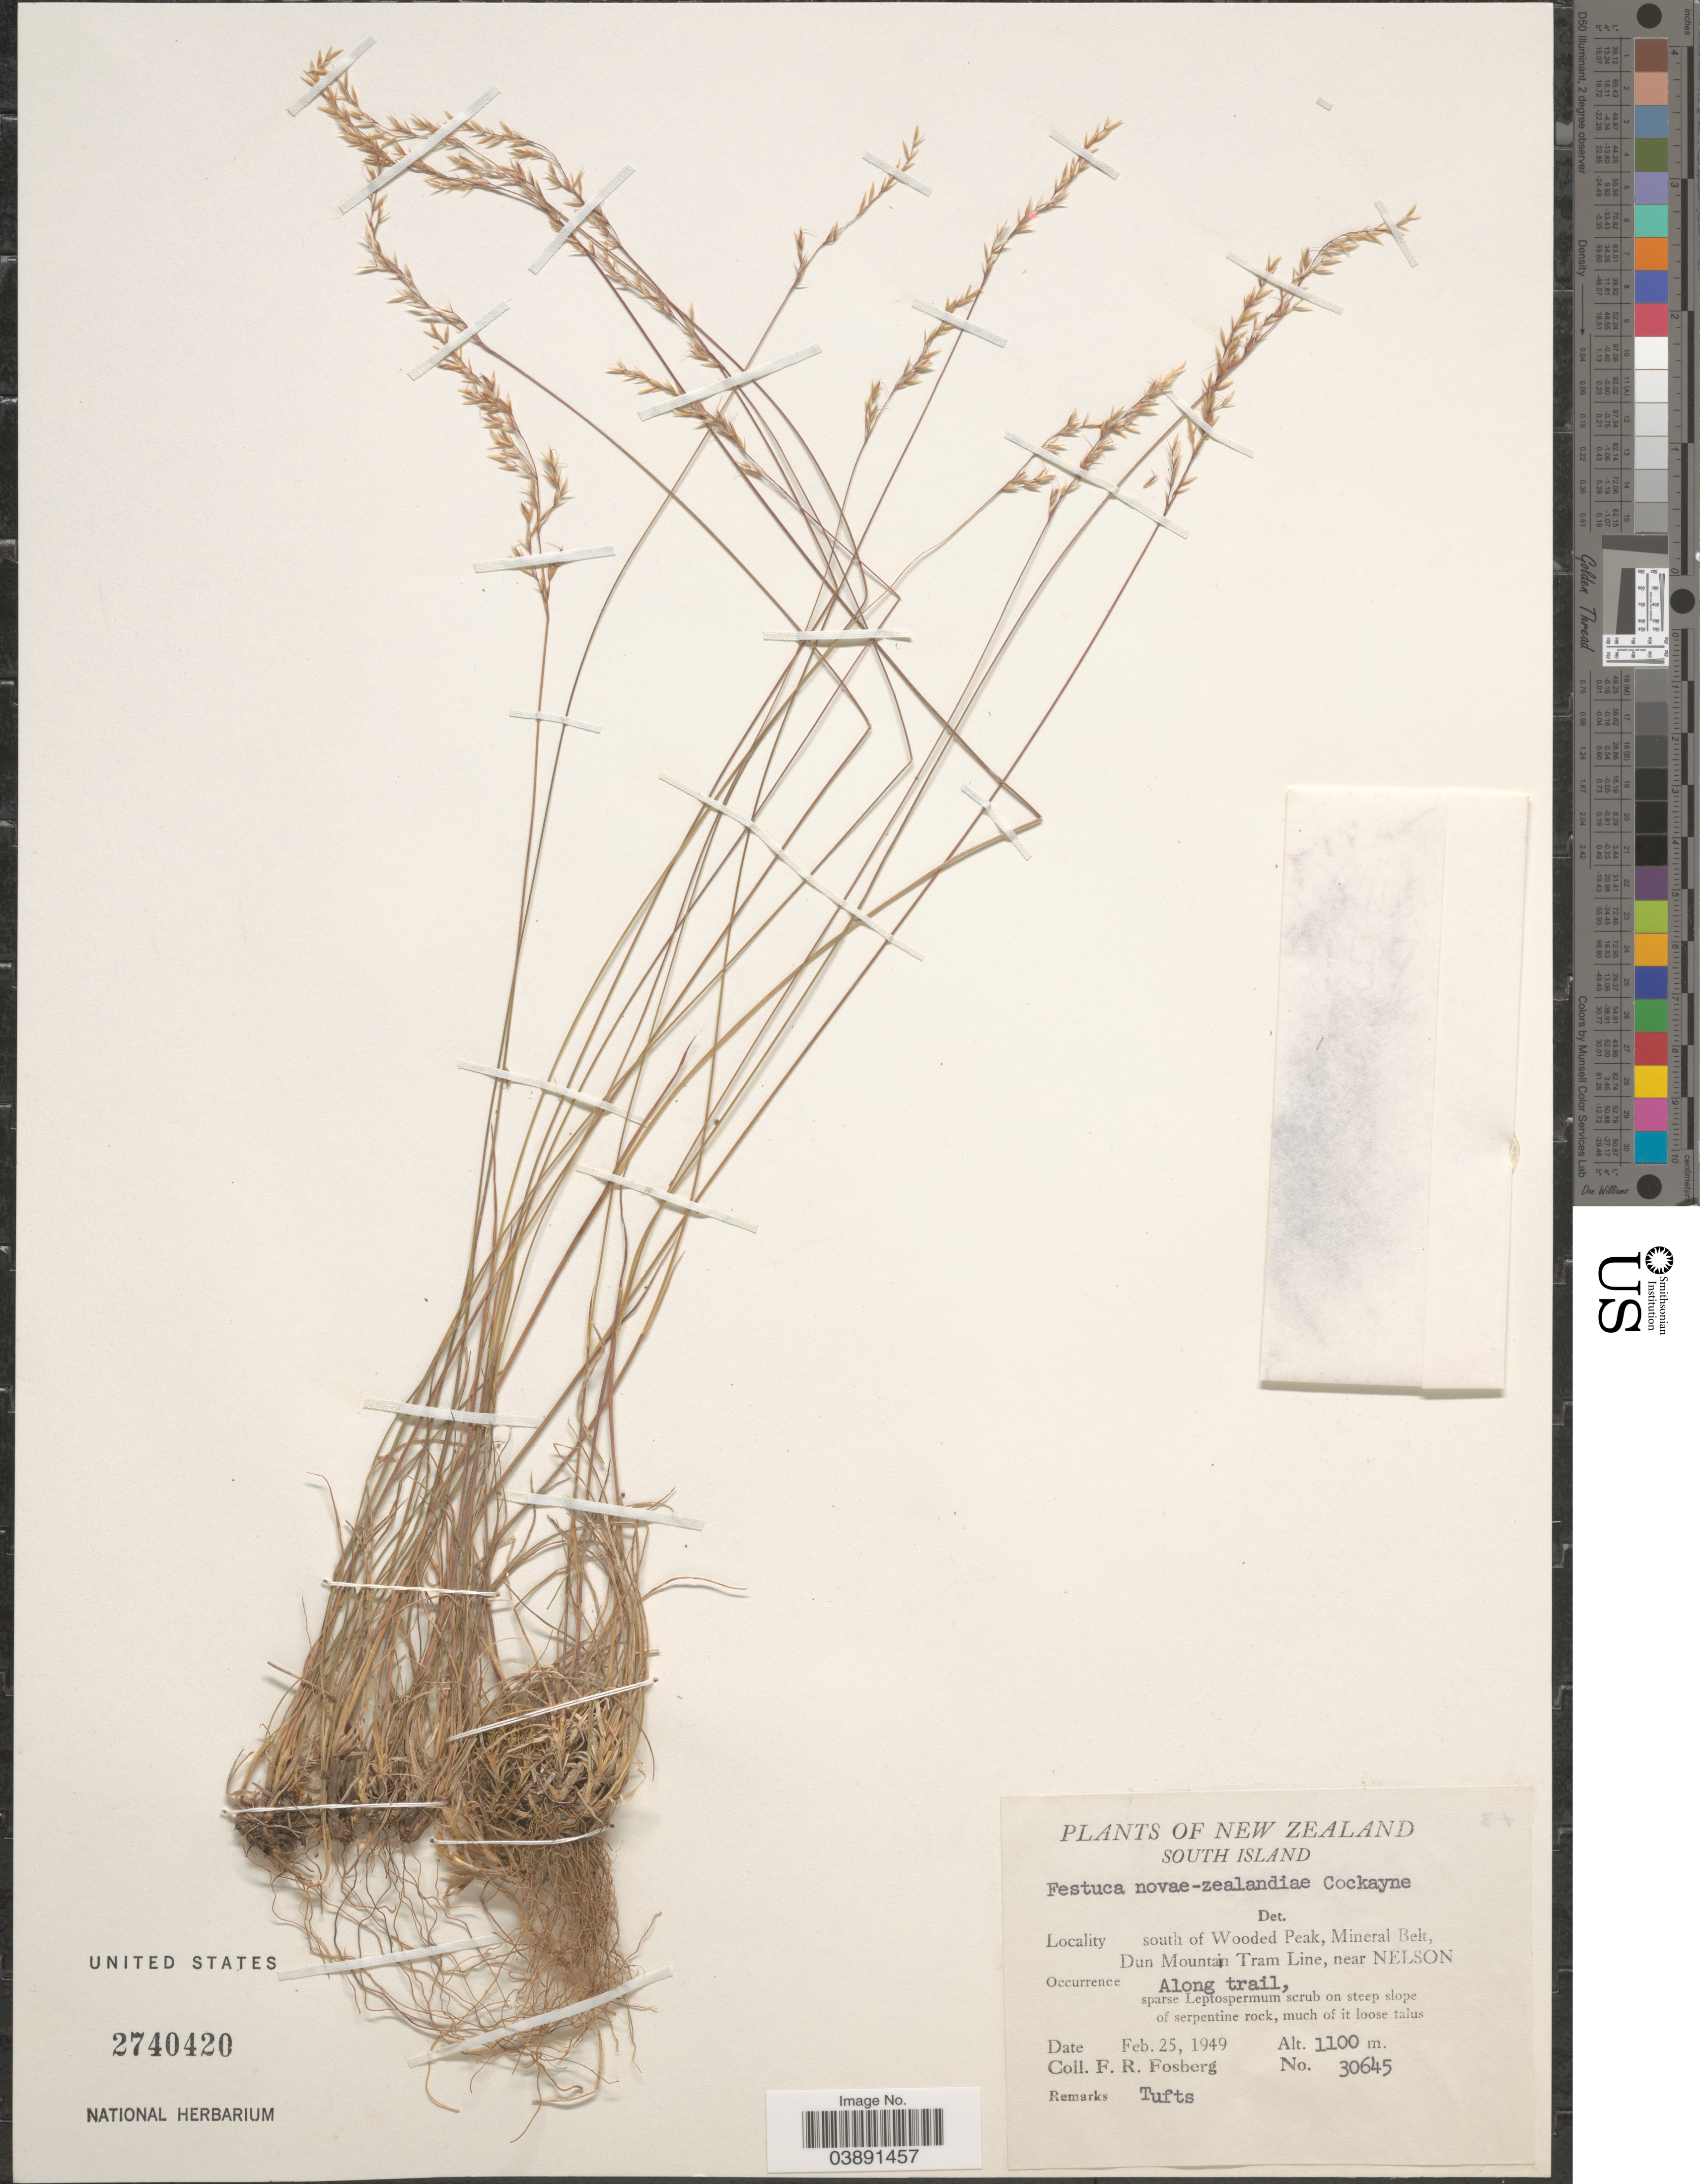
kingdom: Plantae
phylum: Tracheophyta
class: Liliopsida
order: Poales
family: Poaceae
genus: Festuca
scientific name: Festuca sp.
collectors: F. R. Fosberg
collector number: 30645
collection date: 1949-02-25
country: New Zealand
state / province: Nelson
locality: South Island. South of Wooded Peak, Mineral Belt, Dun Mountain Tram Line, near Nelson.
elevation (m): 1100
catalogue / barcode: US 2740420